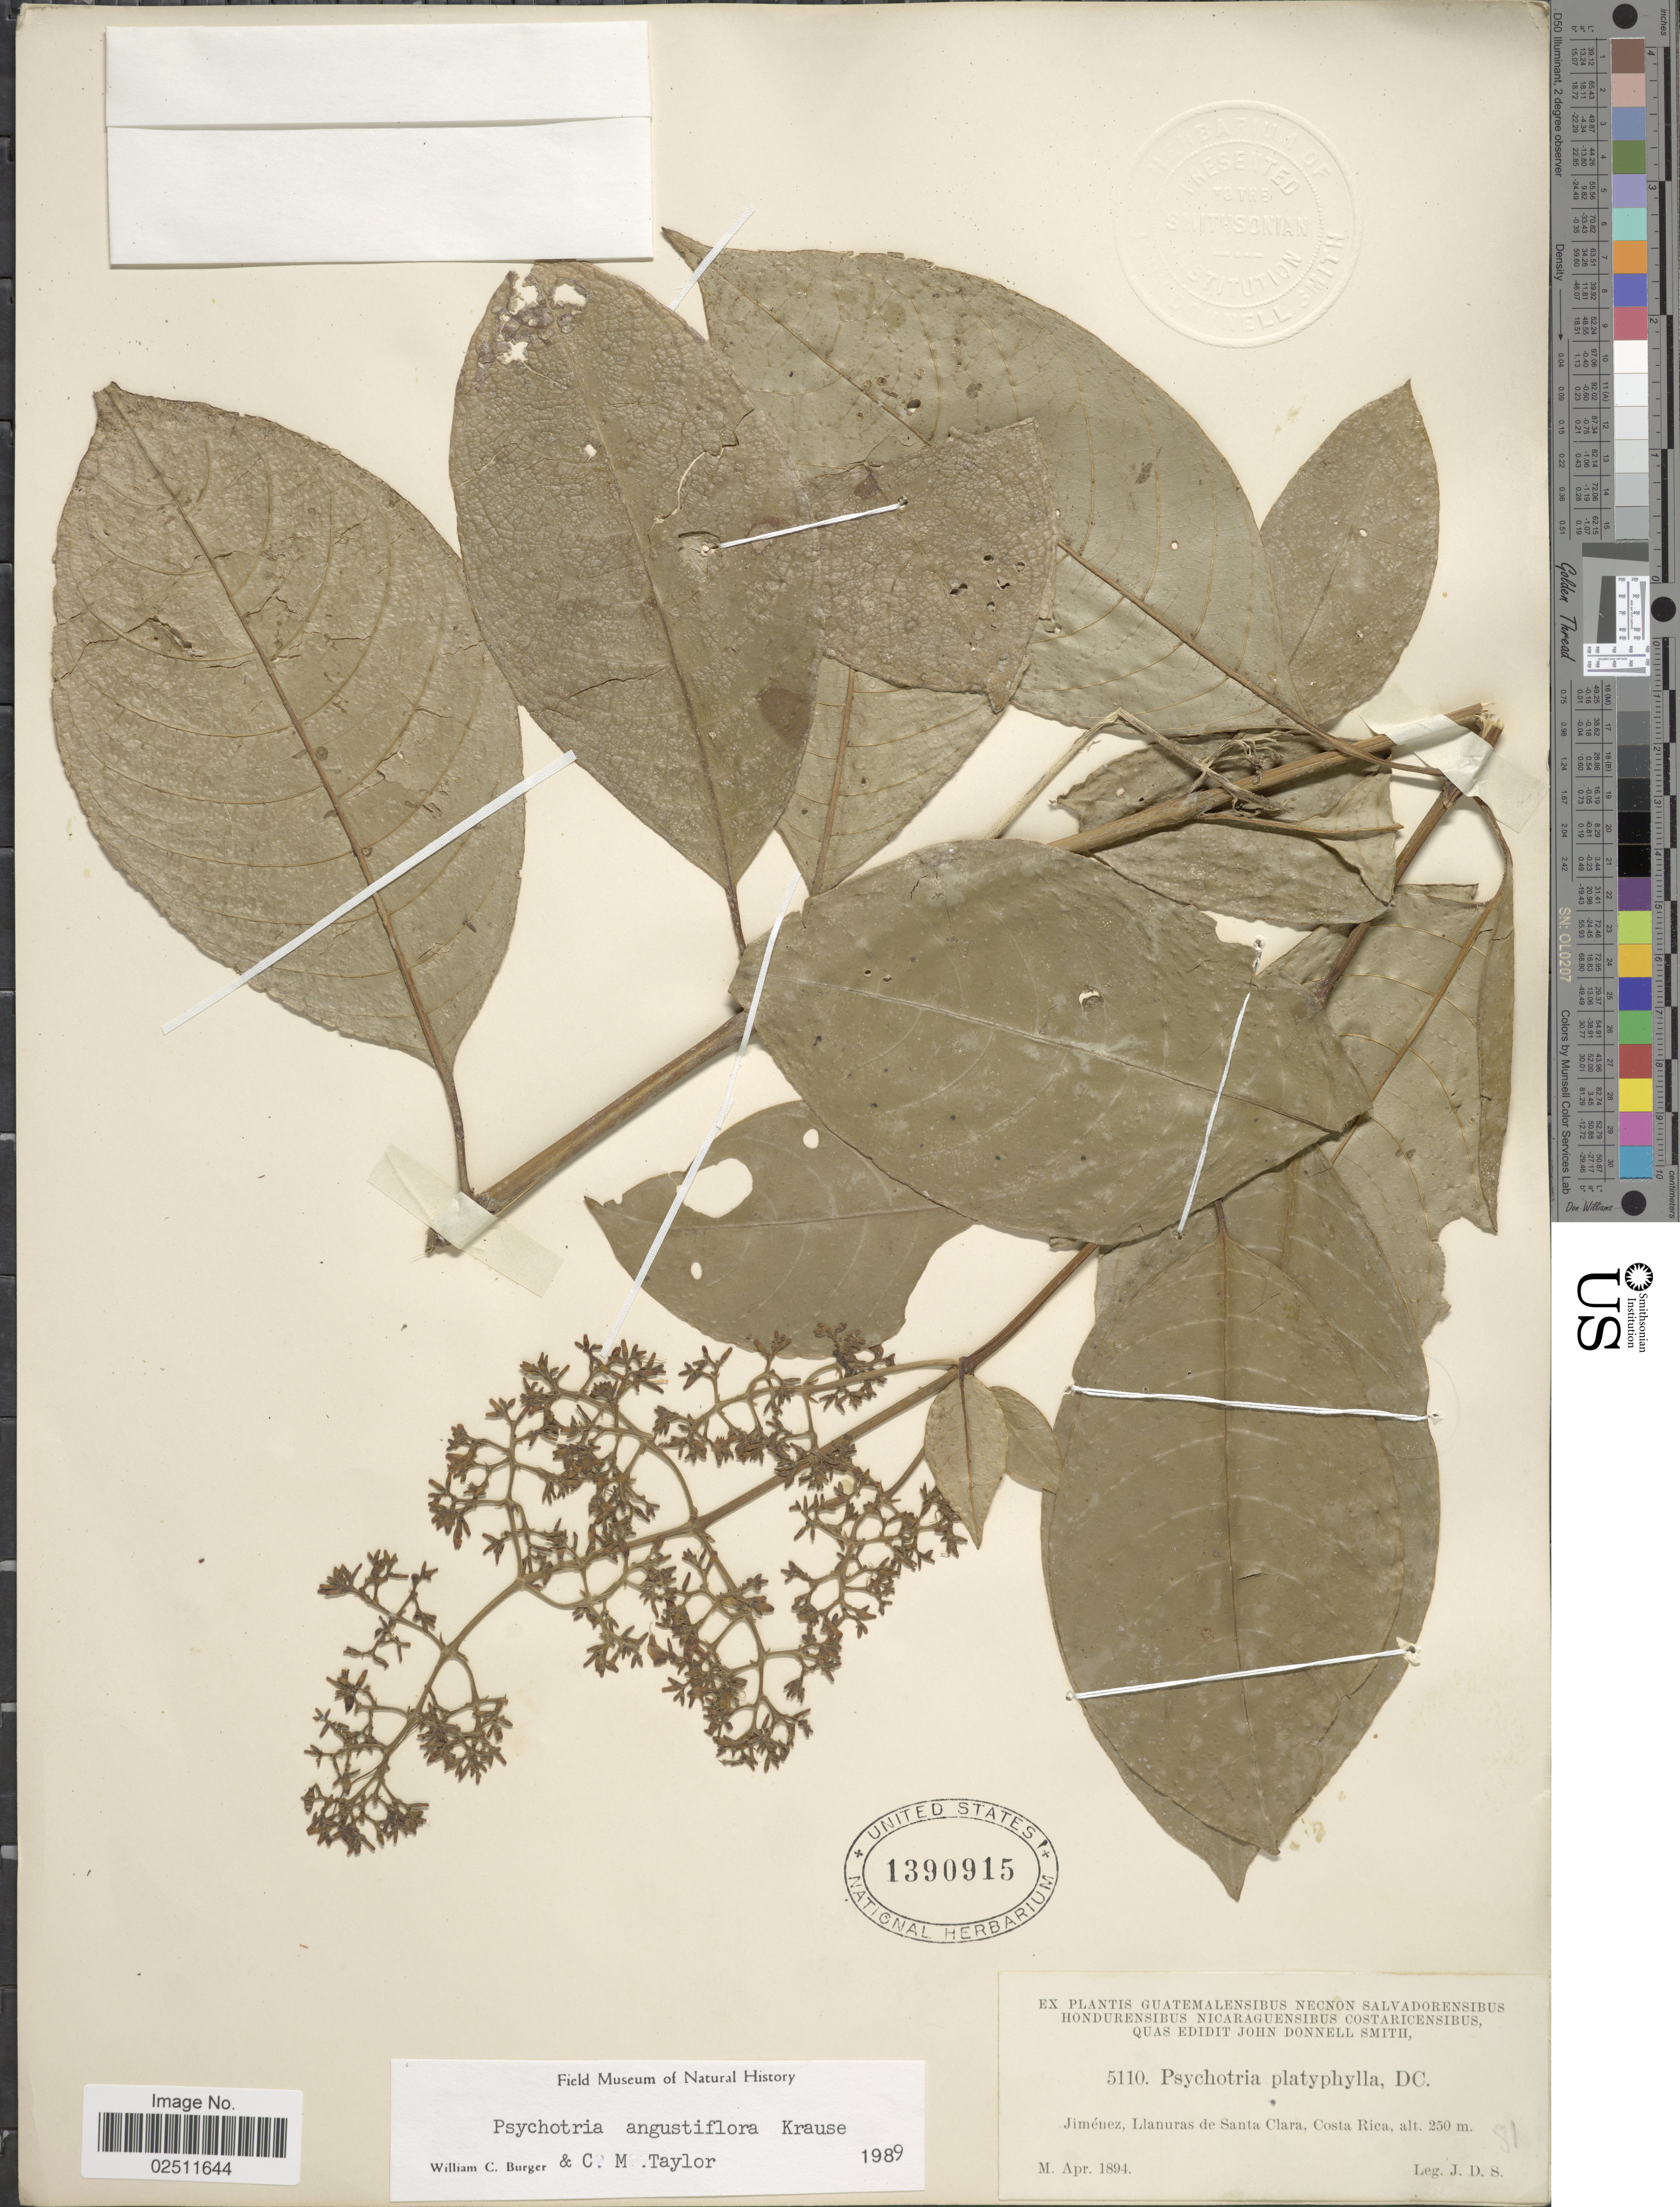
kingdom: Plantae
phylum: Tracheophyta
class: Magnoliopsida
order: Gentianales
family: Rubiaceae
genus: Psychotria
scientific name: Psychotria angustiflora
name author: K. Krause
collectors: J. Donnell Smith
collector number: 5110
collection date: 1894-04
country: Costa Rica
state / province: Limón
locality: Jiménez, Llanuras de Santa Clara.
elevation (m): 250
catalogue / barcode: US 1390915